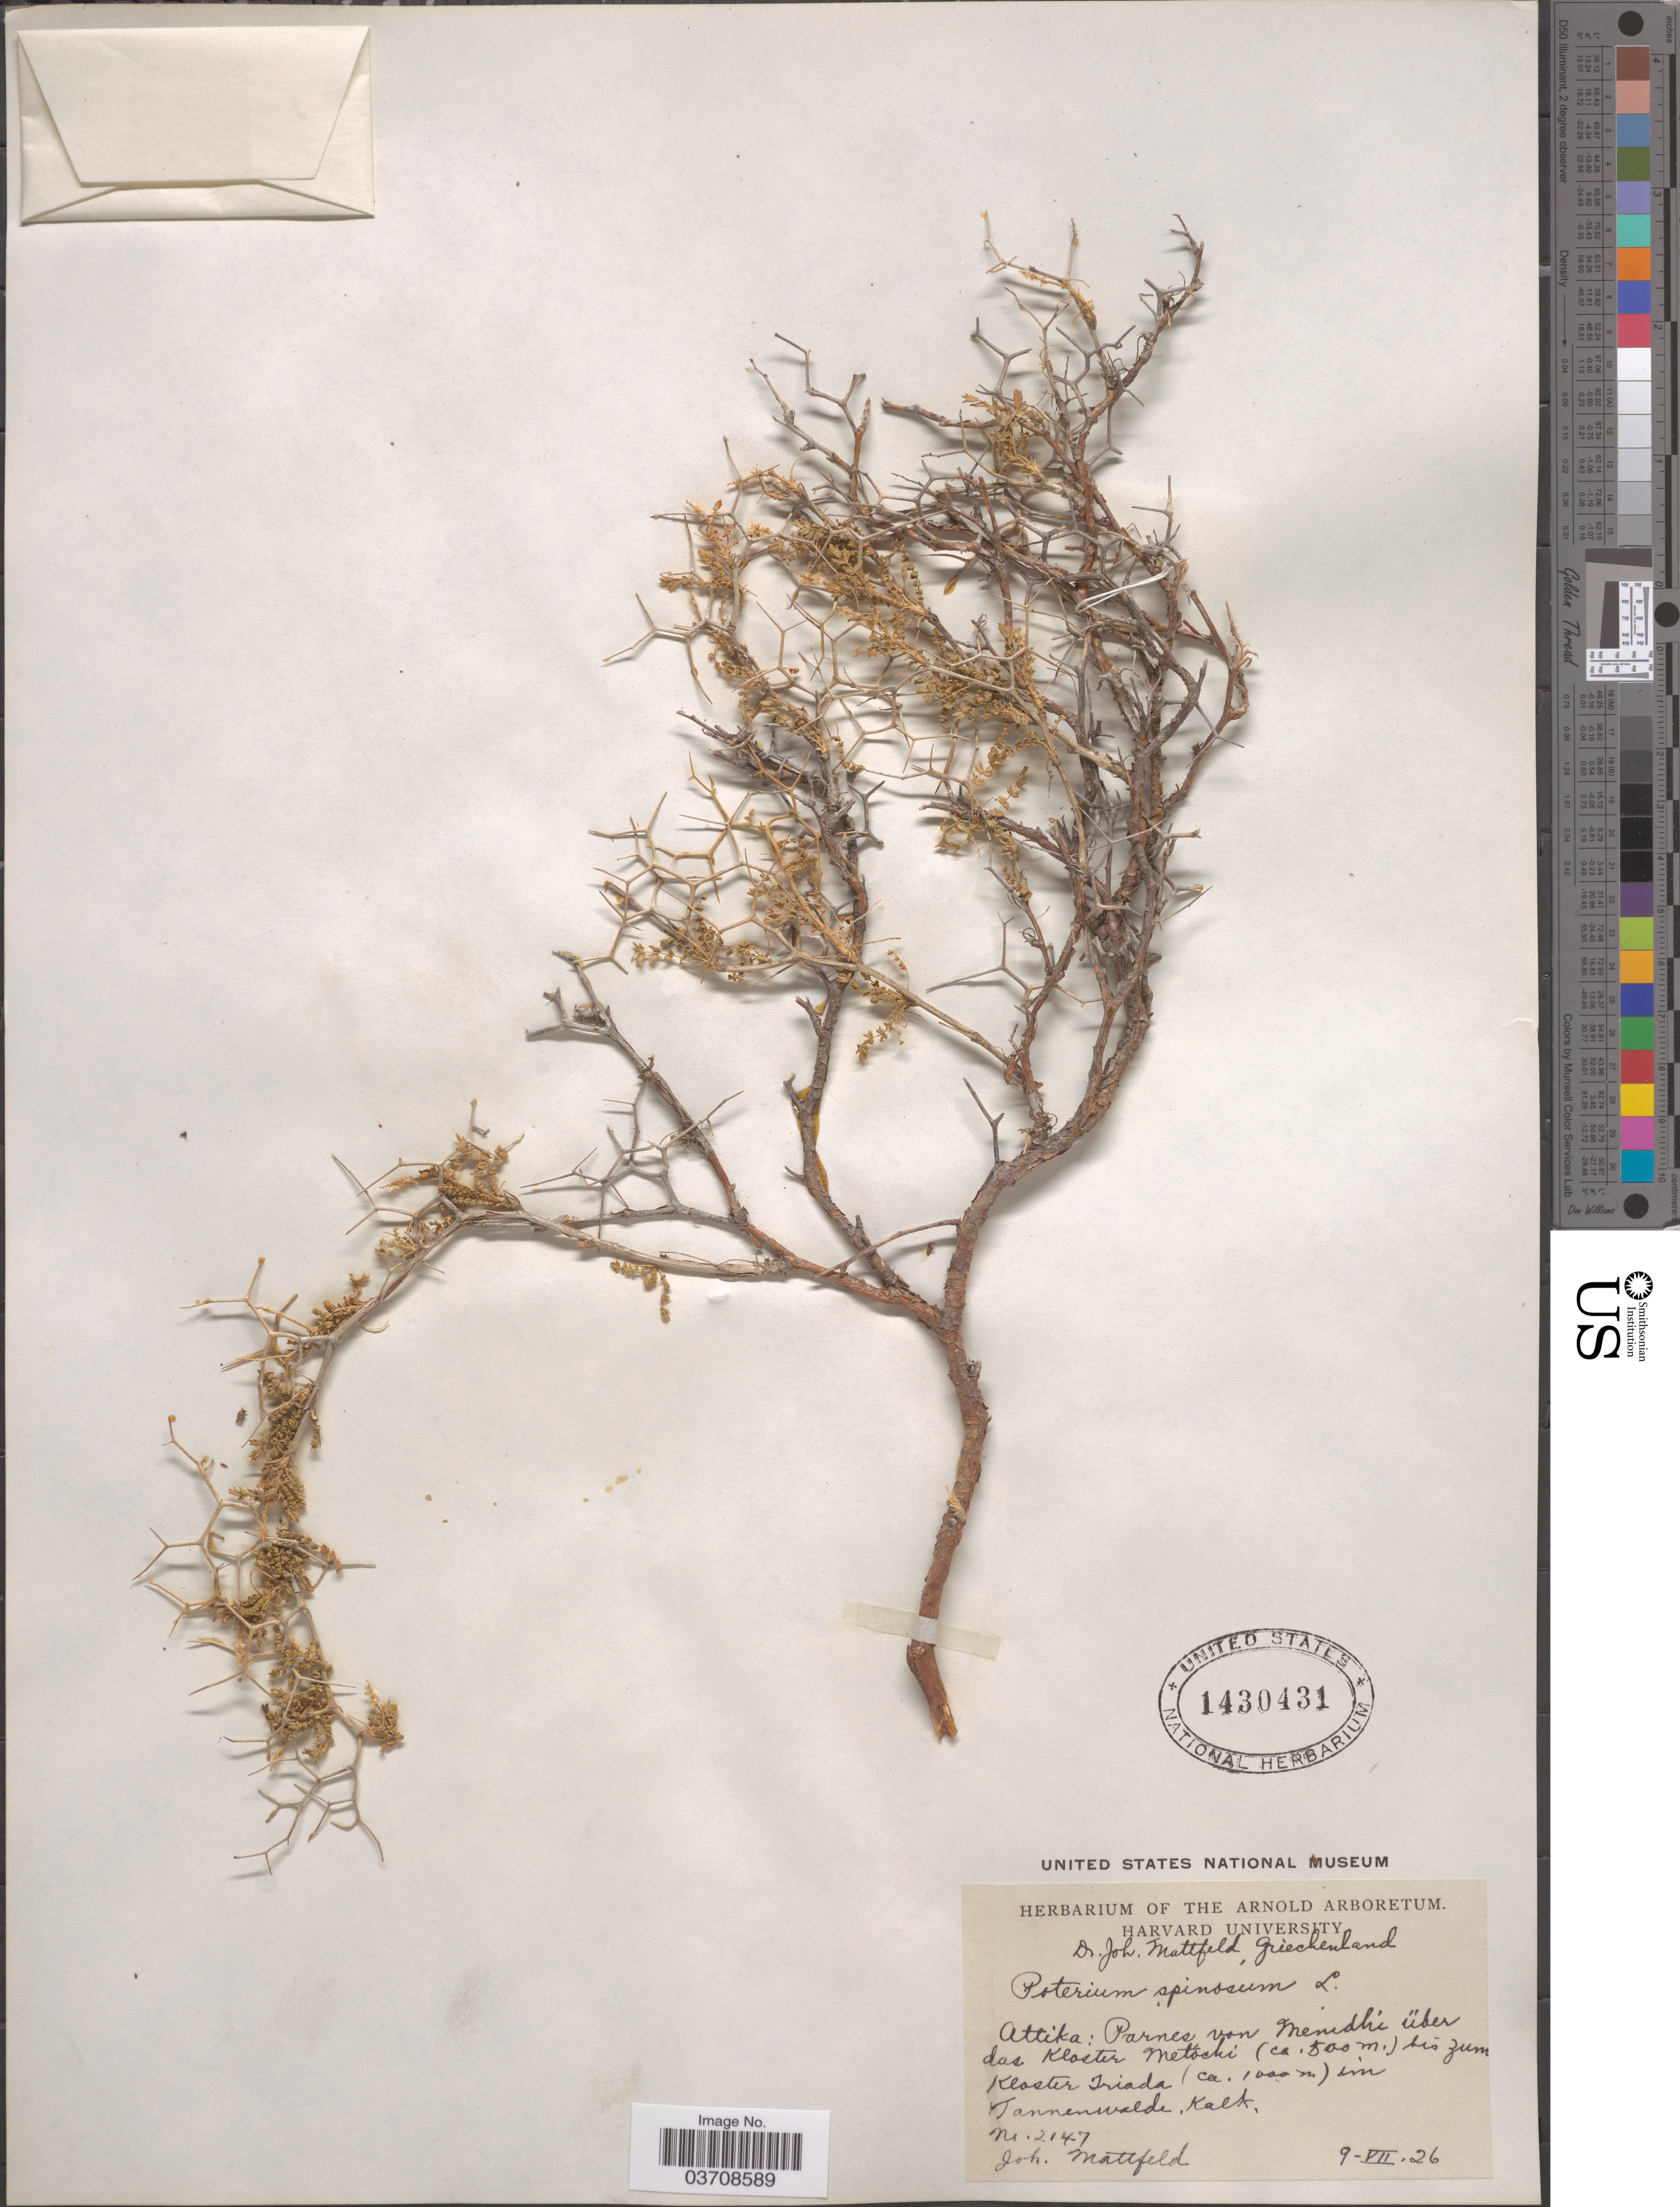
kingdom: Plantae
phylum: Tracheophyta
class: Magnoliopsida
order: Rosales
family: Rosaceae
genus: Sarcopoterium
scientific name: Sarcopoterium spinosum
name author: (L.) Spach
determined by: Strong, Mark T., (BOT), Smithsonian Institution - National Museum of Natural History (UNITED STATES)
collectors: J. Mattfeld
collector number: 2147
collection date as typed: Transcribed d/m/y: 9/7/26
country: Greece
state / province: Attica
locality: Attika: Parnes von Manidhi über das Kloster Metochi bis zum Kloster Iriada im Tannenwalde, Kalk.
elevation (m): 500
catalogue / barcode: US 1430431